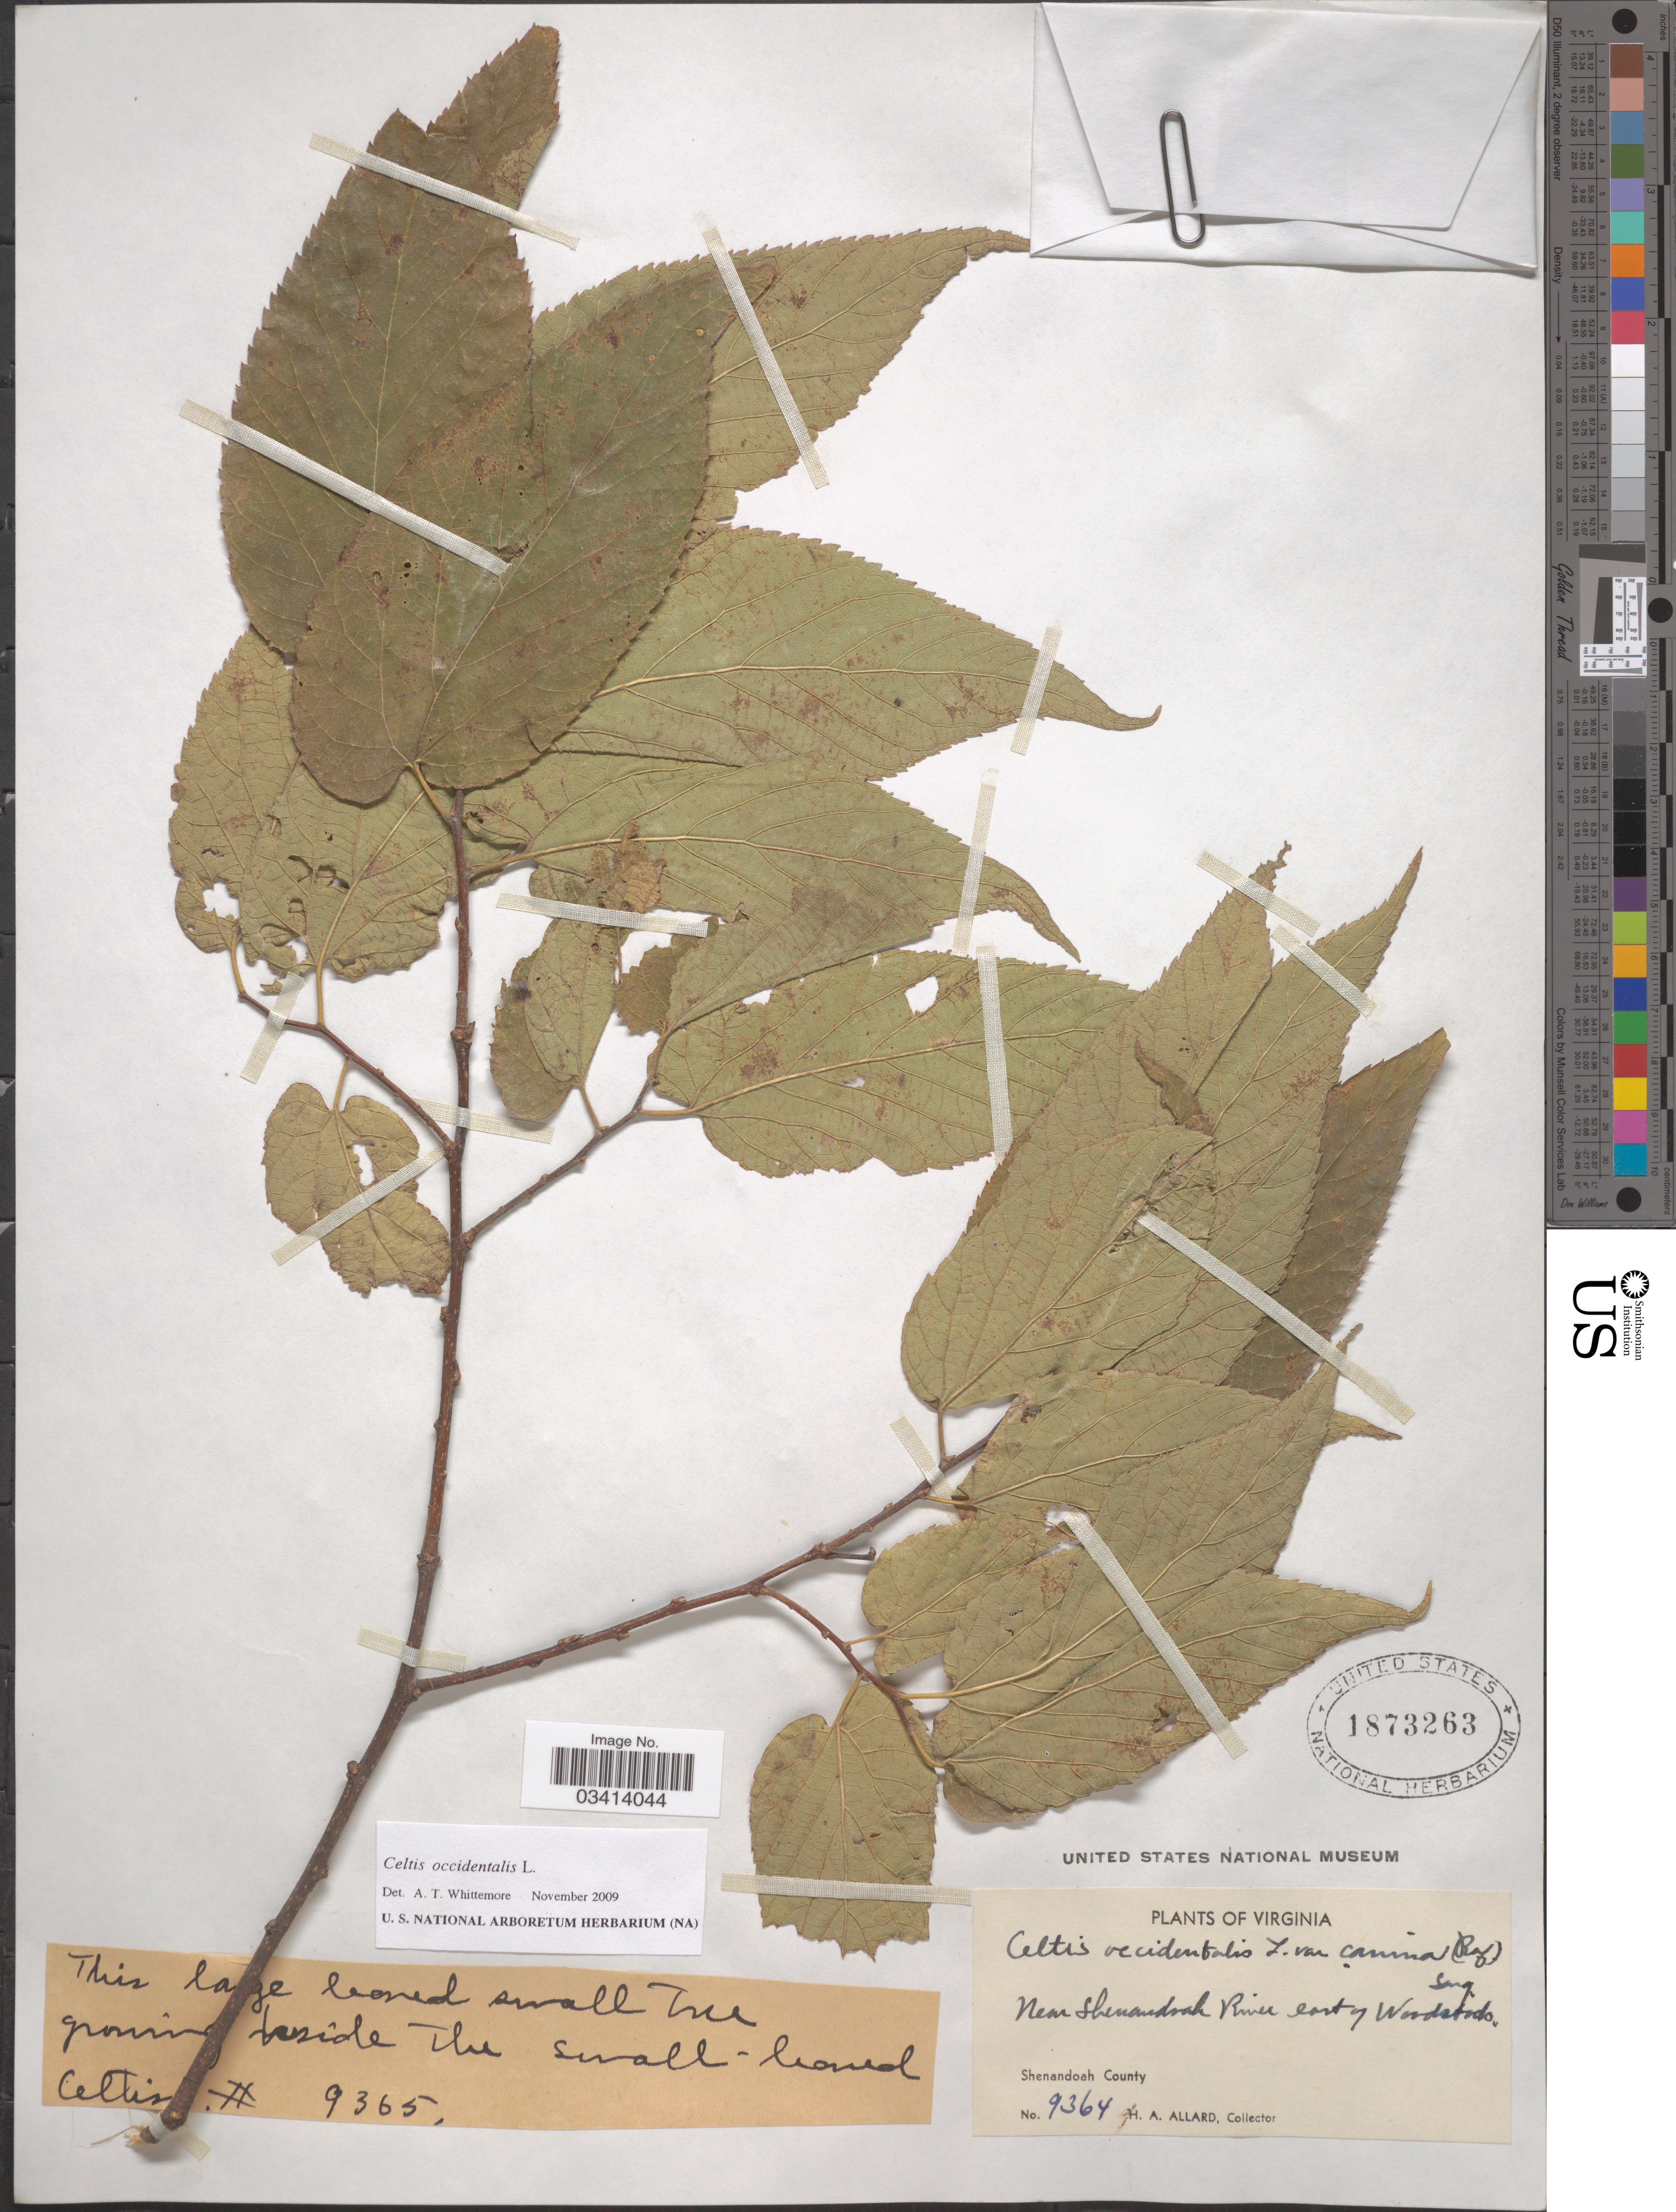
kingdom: Plantae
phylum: Tracheophyta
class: Magnoliopsida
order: Rosales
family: Cannabaceae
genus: Celtis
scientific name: Celtis occidentalis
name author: L.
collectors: H. A. Allard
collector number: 9364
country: United States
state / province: Virginia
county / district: Shenandoah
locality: Near Shenandoah River east of Woodstock. Shenandoah County.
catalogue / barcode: US 1873263